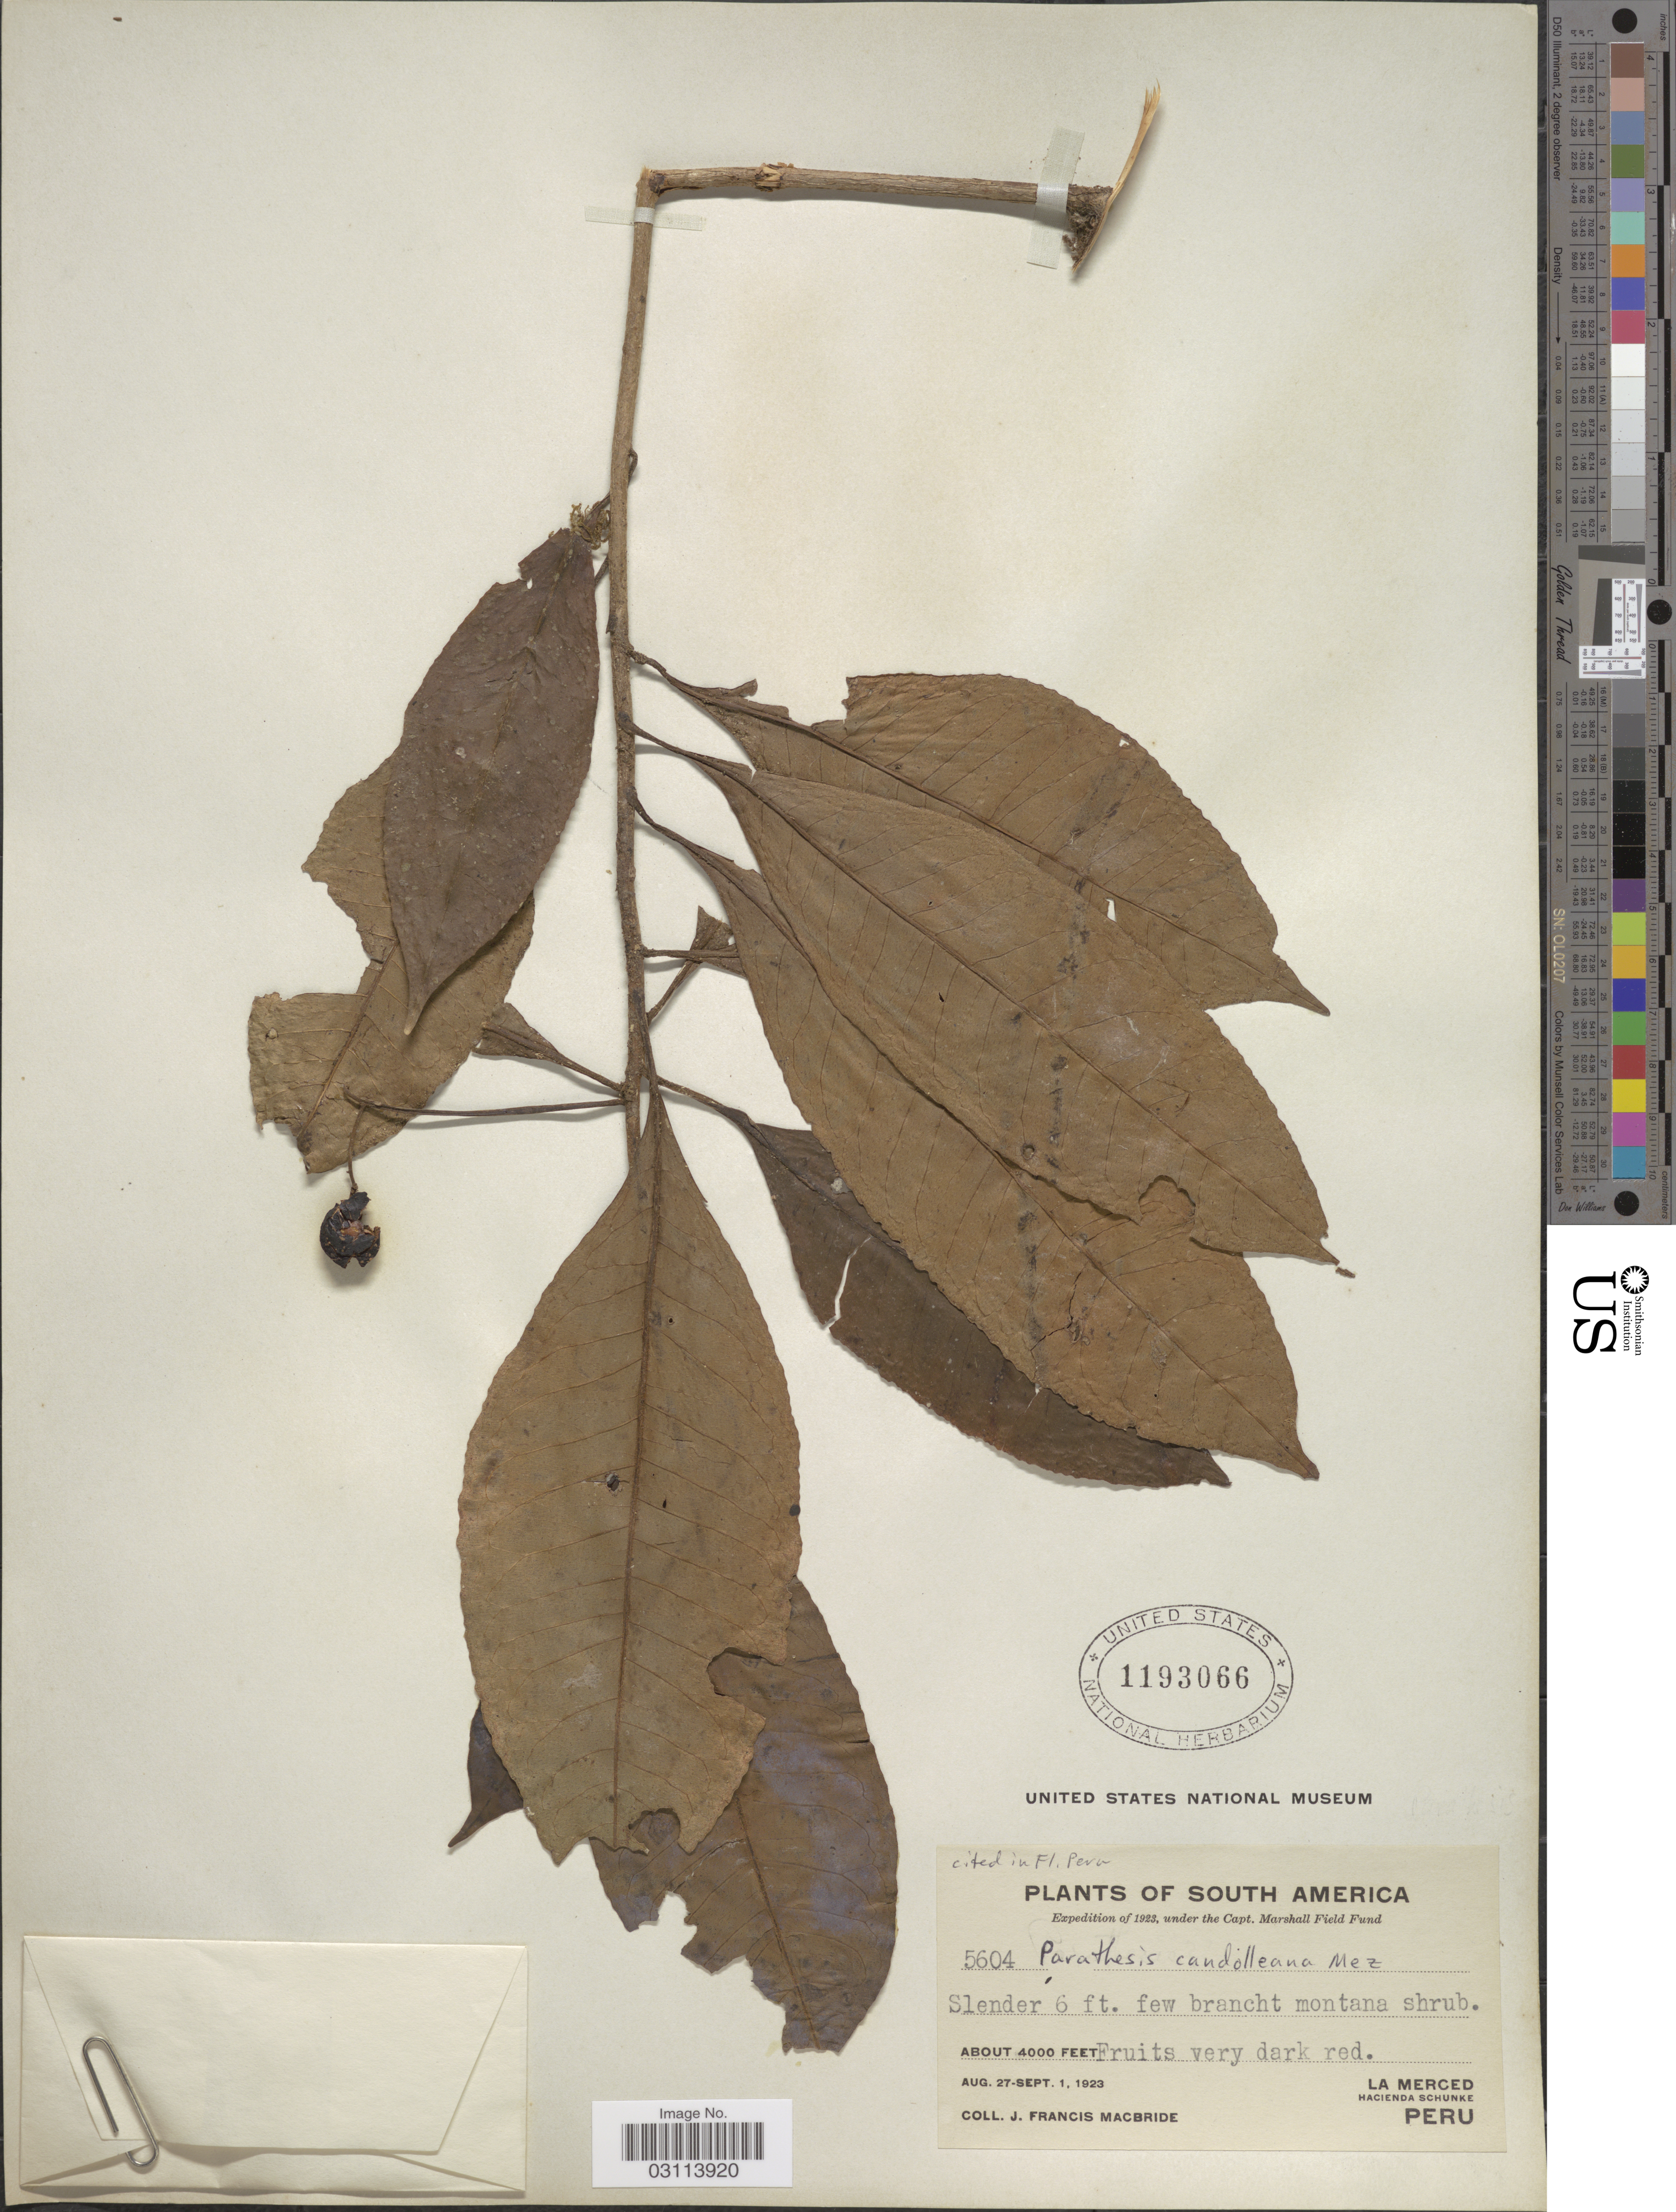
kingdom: Plantae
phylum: Tracheophyta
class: Magnoliopsida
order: Ericales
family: Primulaceae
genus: Parathesis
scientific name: Parathesis candolleana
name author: Mez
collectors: J. F. Macbride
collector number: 5604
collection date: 1923-08-27/1923-09-01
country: Peru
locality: La Merced, Hacienda Schunke.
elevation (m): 1219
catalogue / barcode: US 1193066